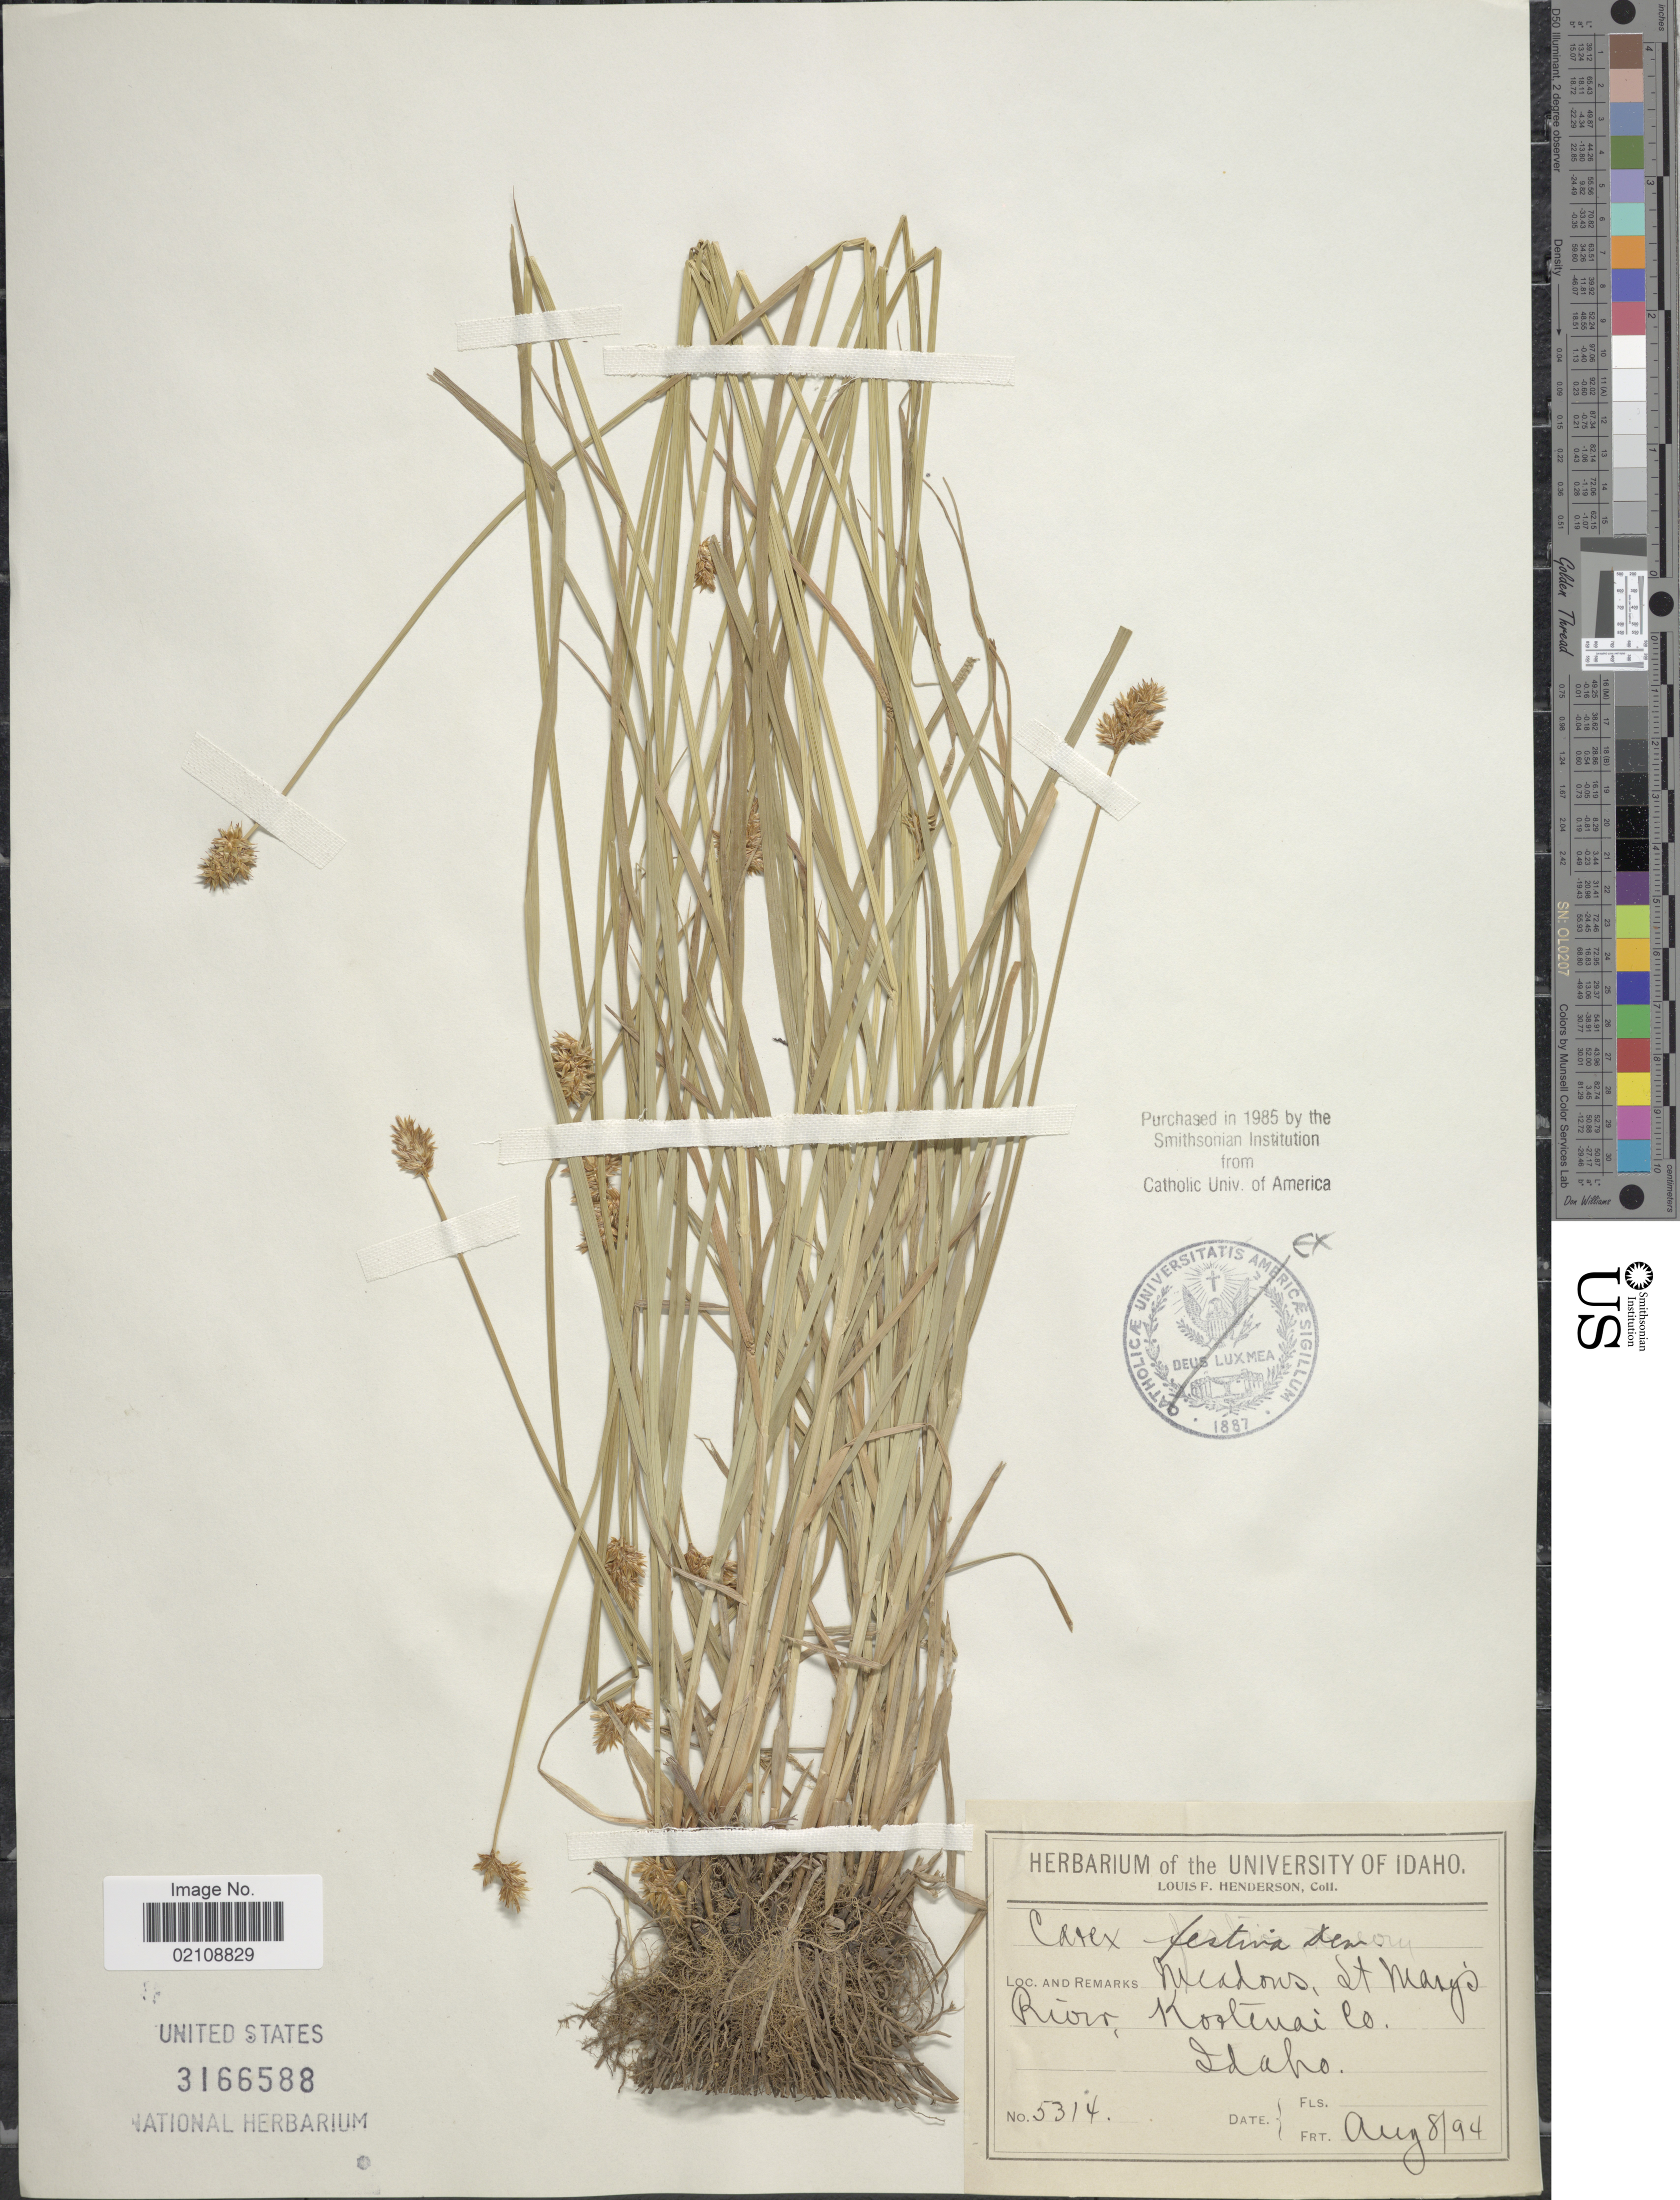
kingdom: Plantae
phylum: Tracheophyta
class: Liliopsida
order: Poales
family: Cyperaceae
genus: Carex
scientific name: Carex pachystachya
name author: Cham. ex Steud.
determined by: Strong, Mark T., (BOT), Smithsonian Institution - National Museum of Natural History (UNITED STATES)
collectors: L. Henderson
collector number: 5314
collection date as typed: Transcribed d/m/y: 8/8/94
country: United States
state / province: Idaho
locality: Meadows, St. Mary's River, Kootenai Co.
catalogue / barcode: US 3166588